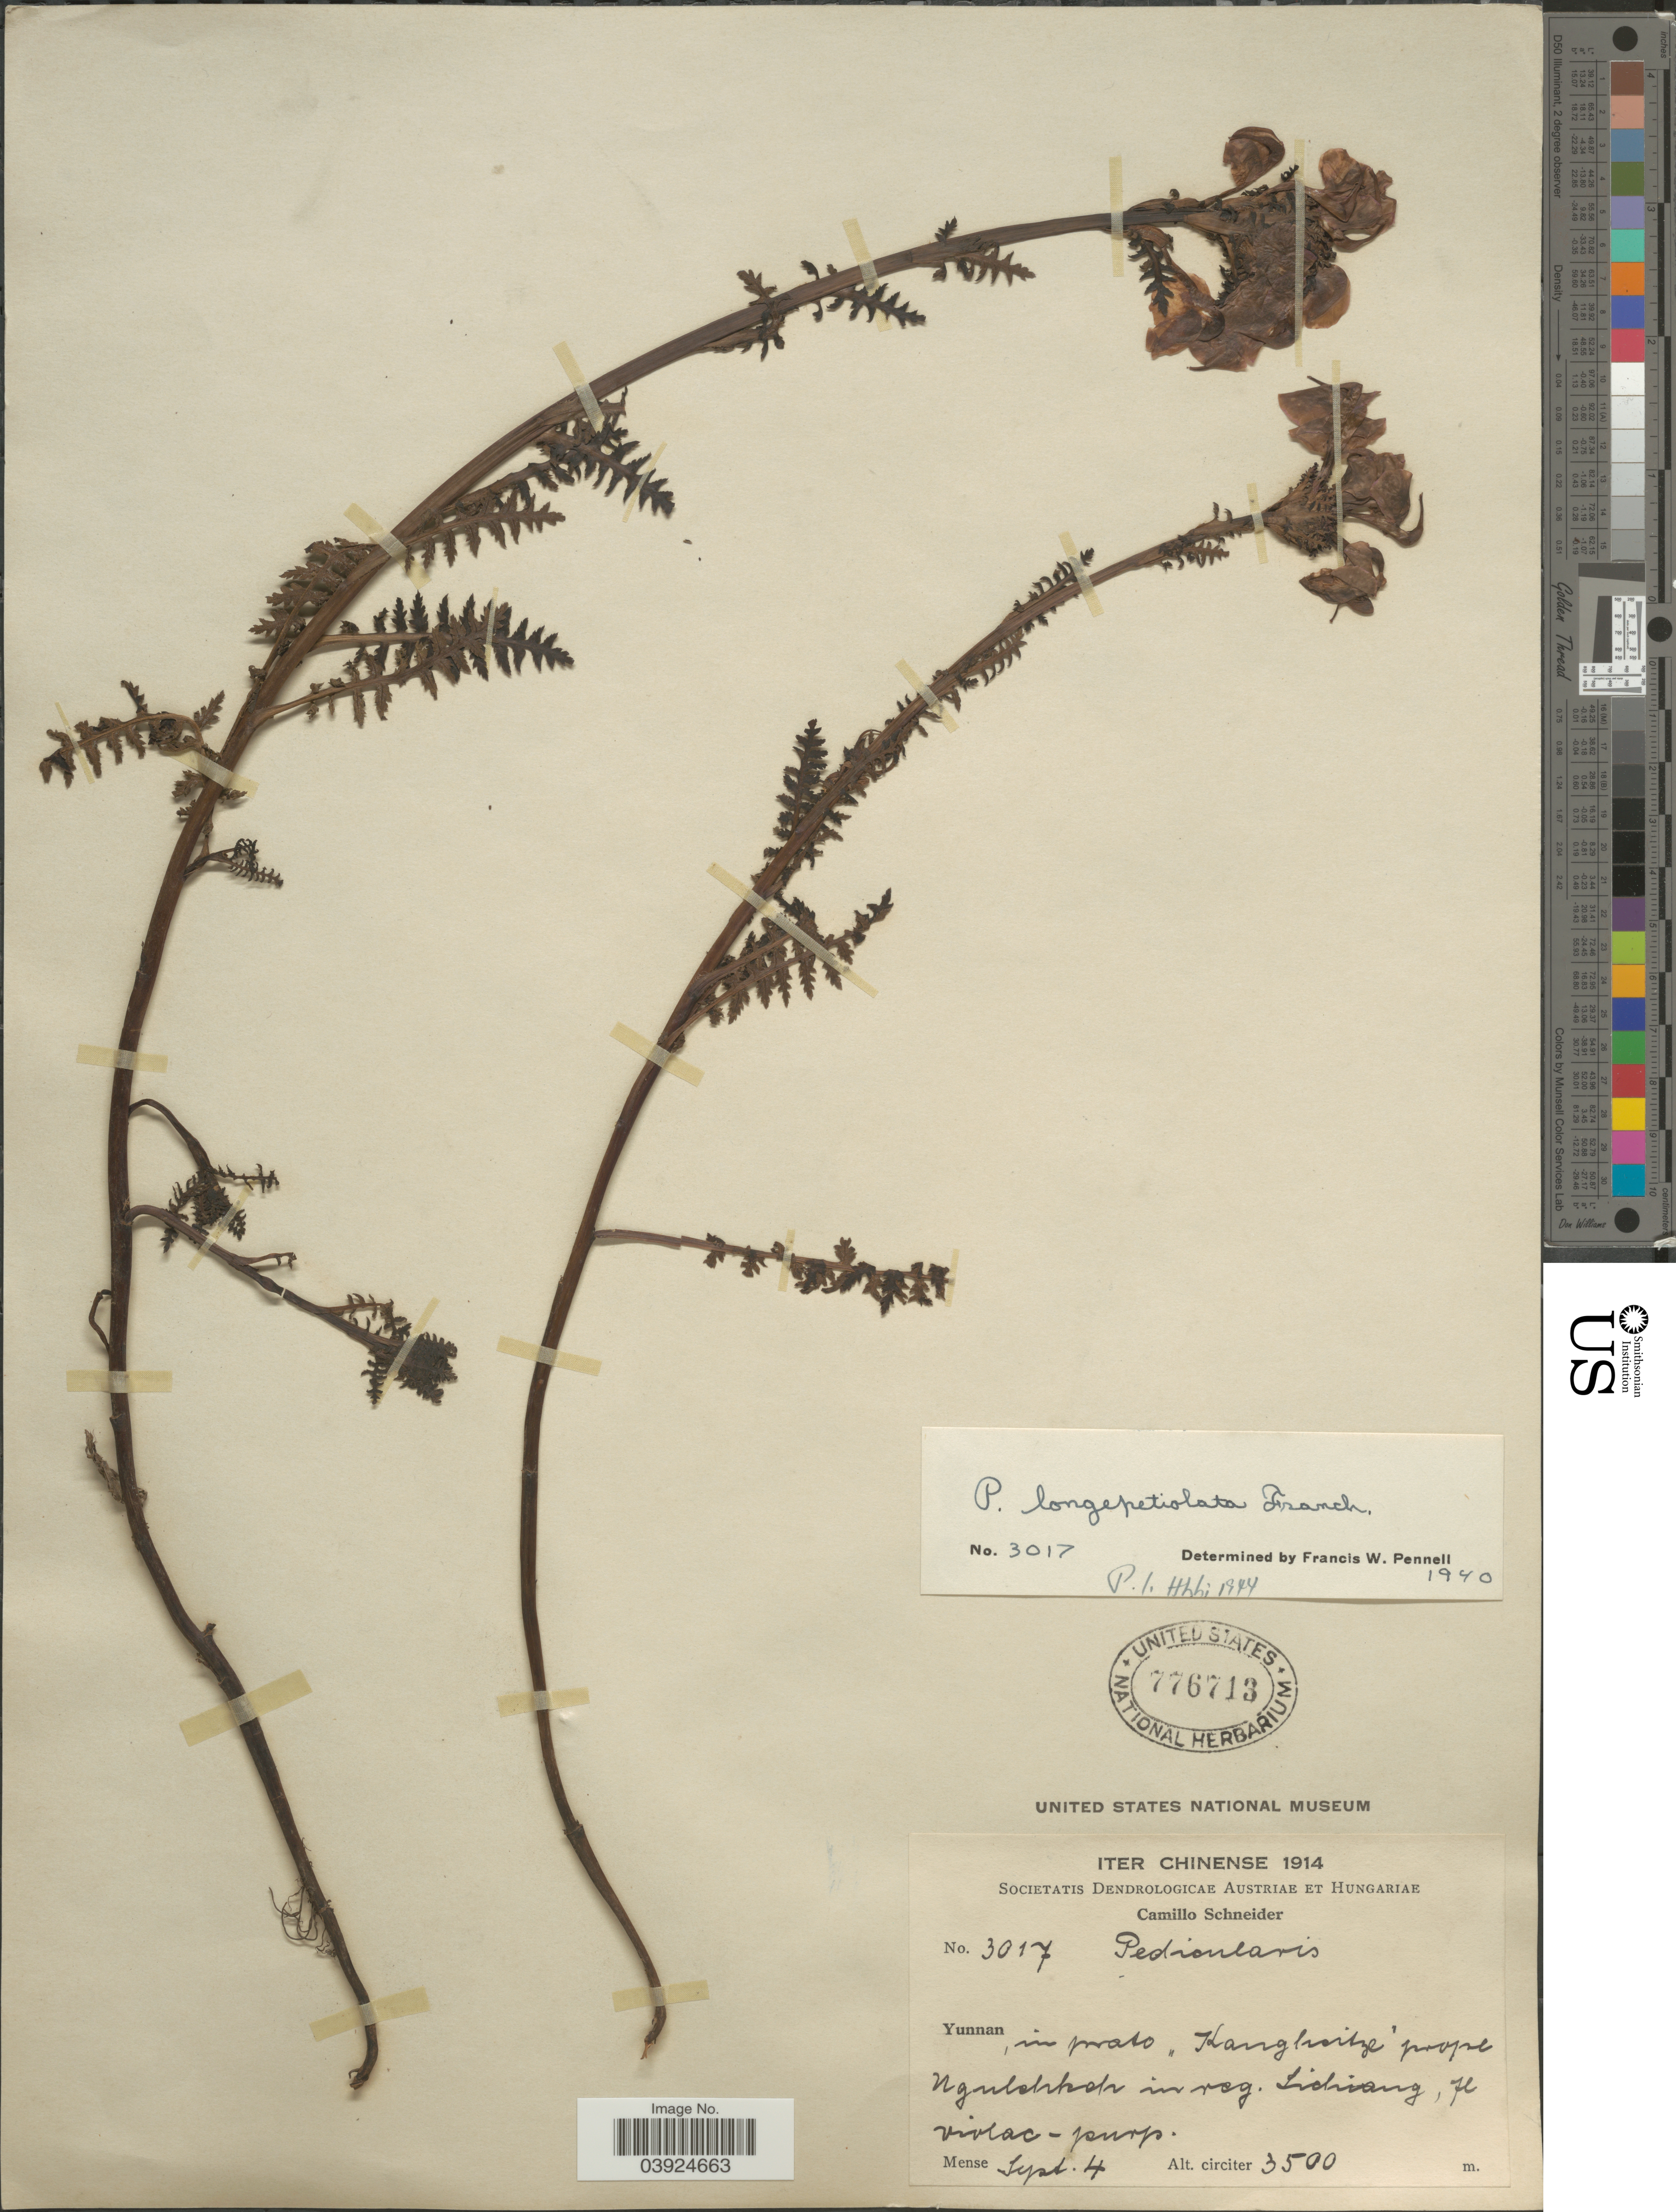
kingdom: Plantae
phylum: Tracheophyta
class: Magnoliopsida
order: Lamiales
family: Orobanchaceae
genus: Pedicularis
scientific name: Pedicularis longepetiolata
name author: Franch. ex Maxim.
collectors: C. K. Schneider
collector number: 3017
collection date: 1914-09-04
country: China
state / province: Yunnan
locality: In prato ,,Kangheitze' prope Ngulchkeh in reg. Lichiang.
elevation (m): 3500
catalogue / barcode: US 776713